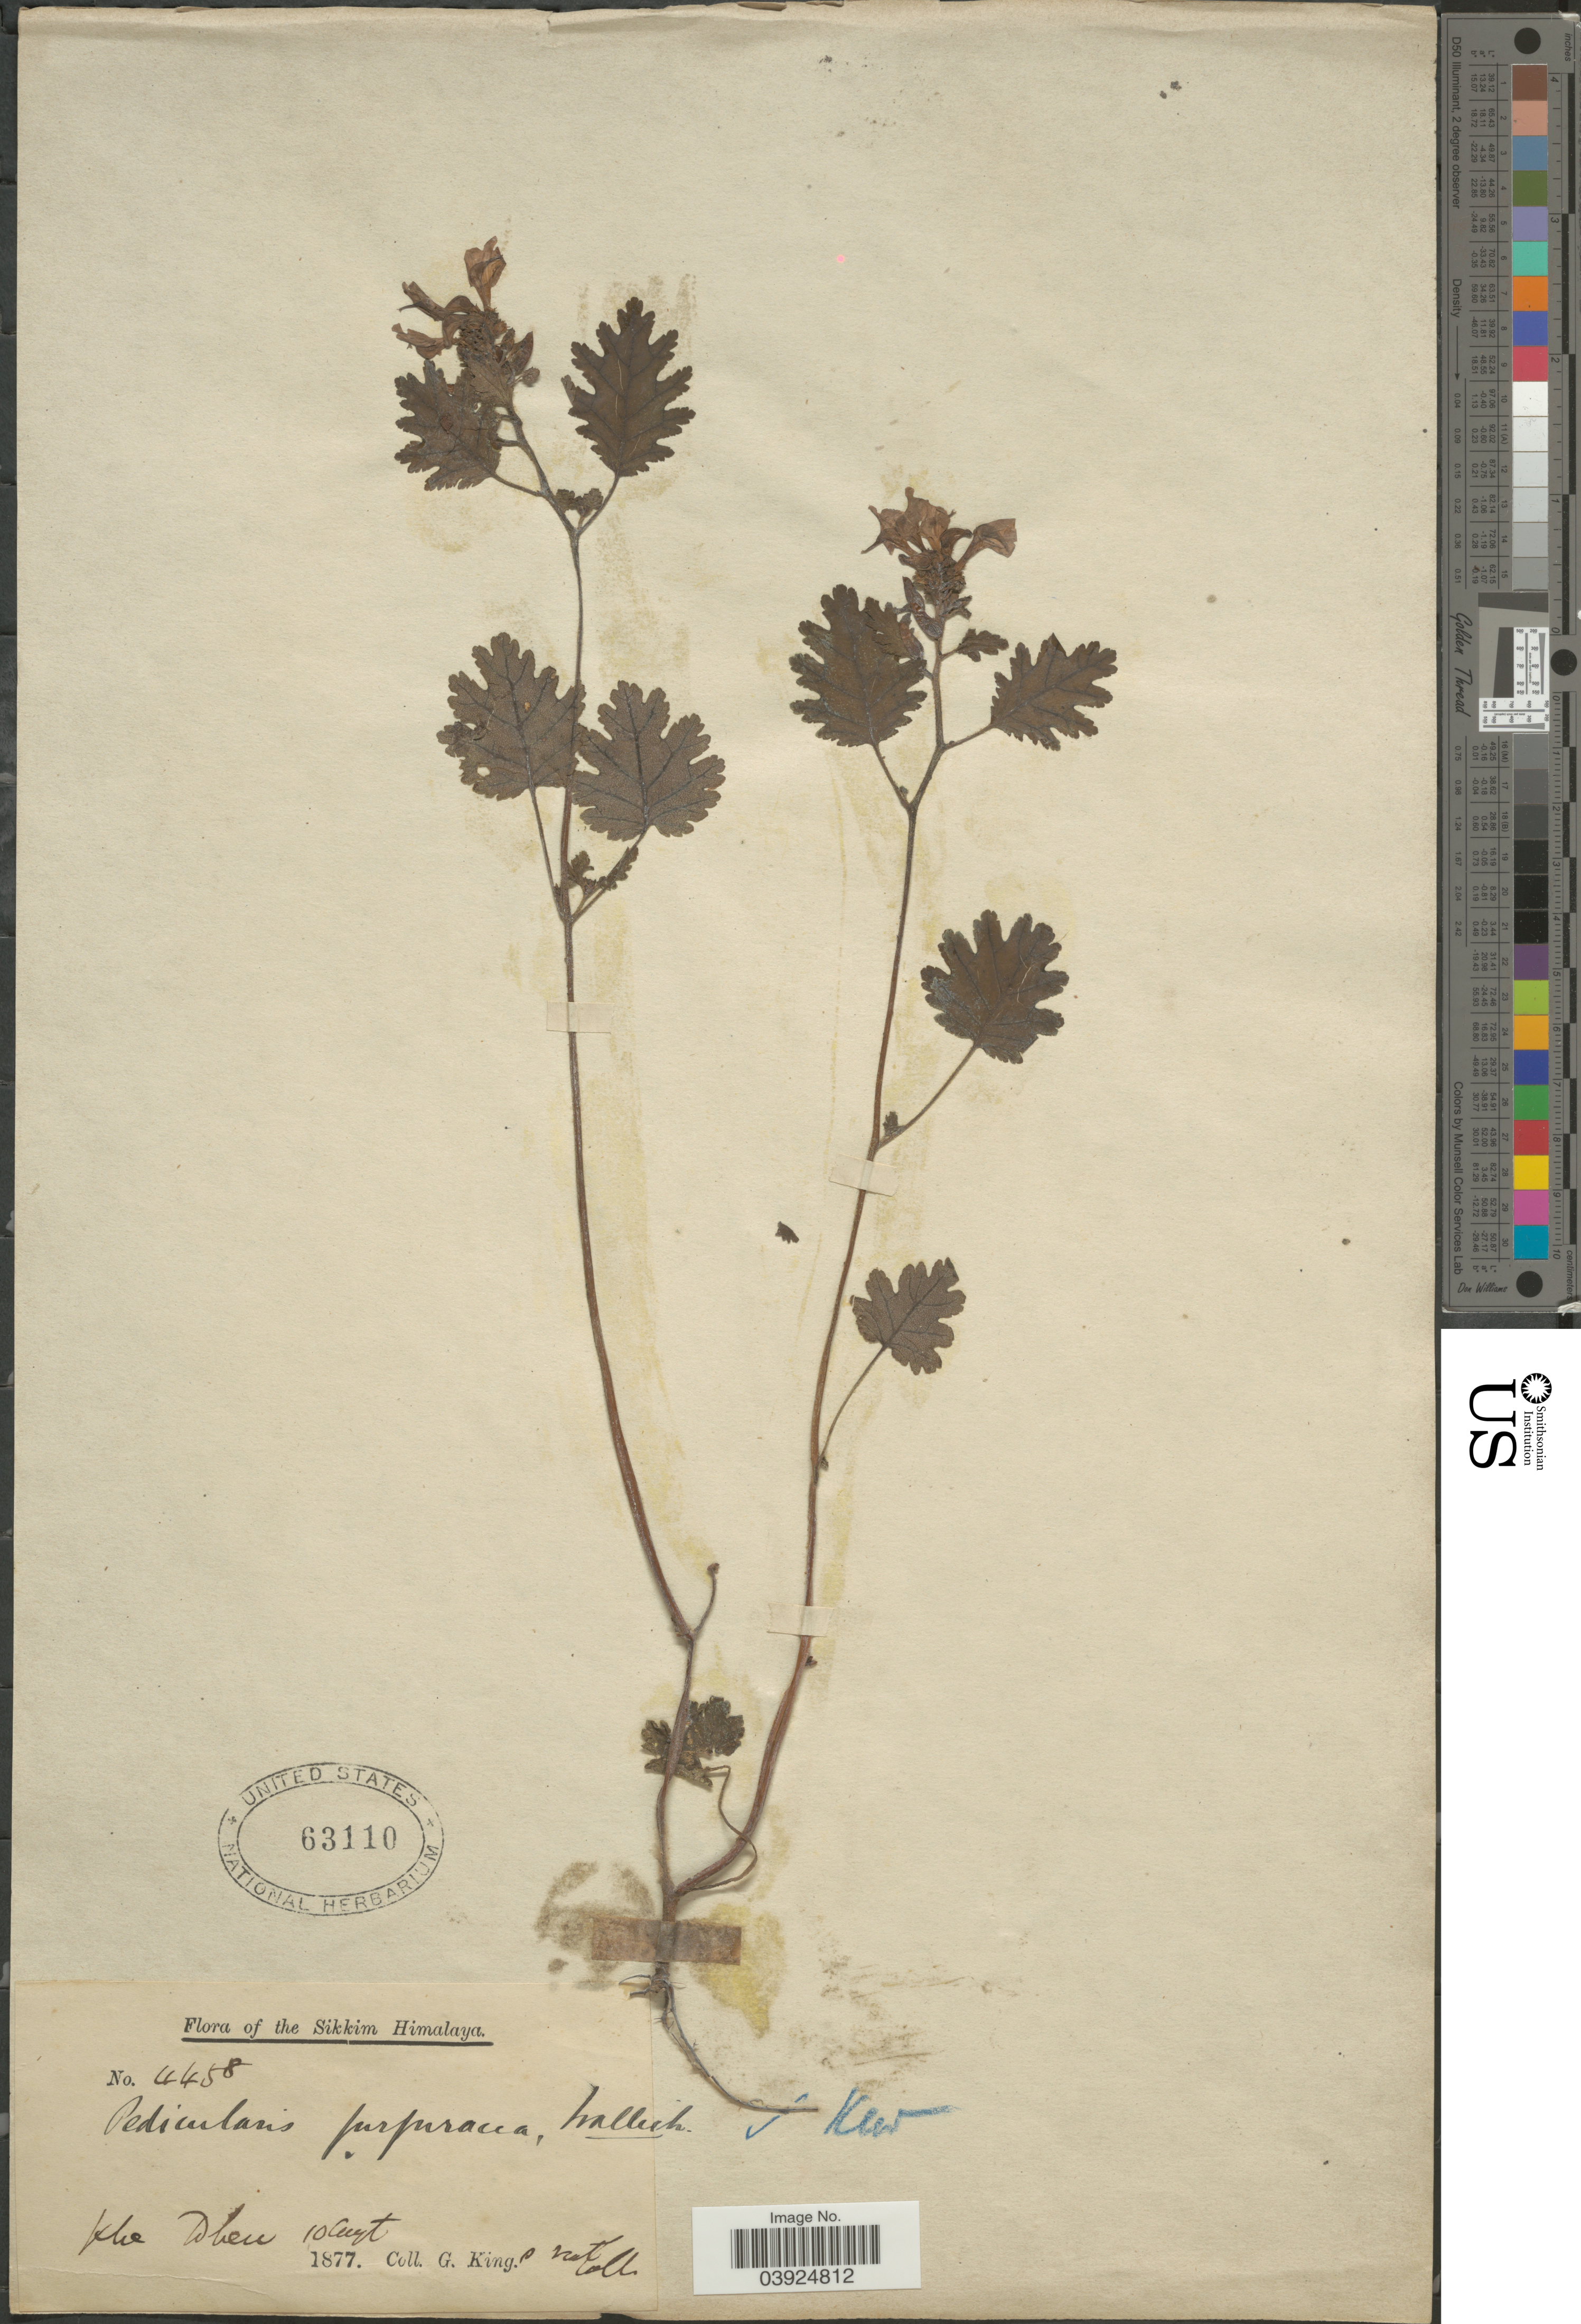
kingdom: Plantae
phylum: Tracheophyta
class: Magnoliopsida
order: Lamiales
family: Orobanchaceae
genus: Pedicularis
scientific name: Pedicularis pantlingii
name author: Prain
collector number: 4458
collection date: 1877-08-10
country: India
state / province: Sikkim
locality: The Sikkim Himalaya. Khe Dhen.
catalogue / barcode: US 63110